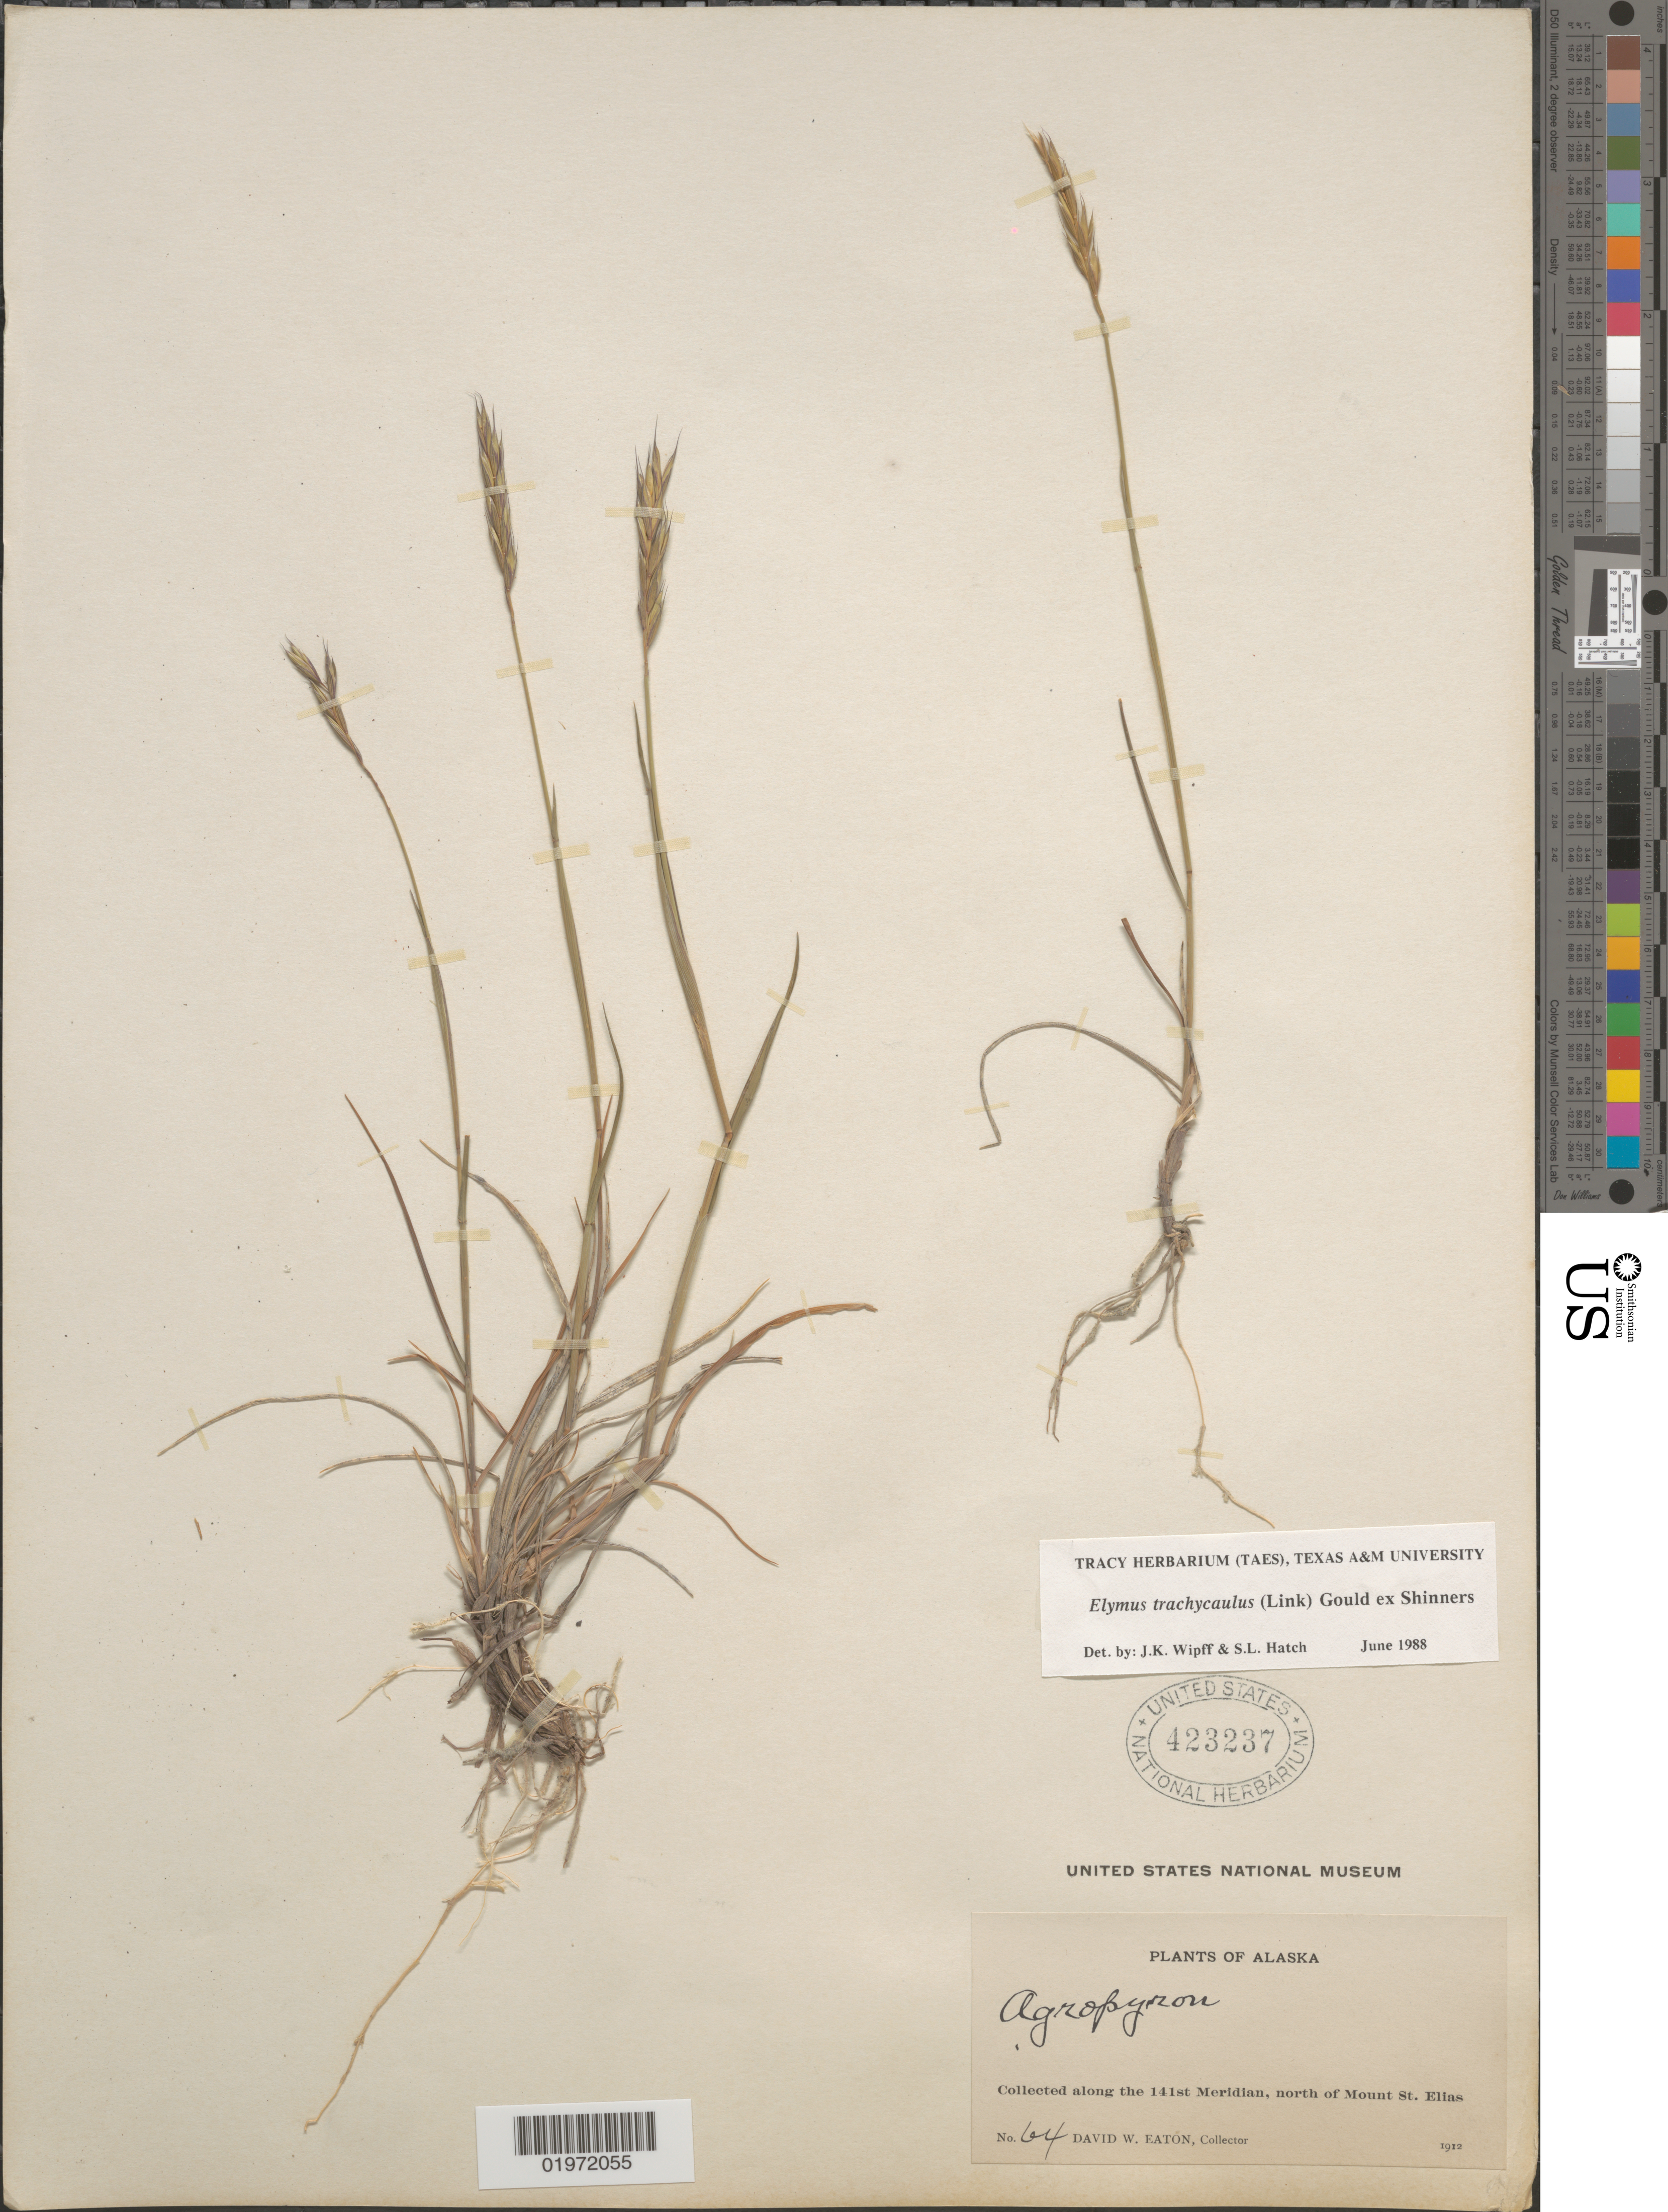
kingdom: Plantae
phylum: Tracheophyta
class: Liliopsida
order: Poales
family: Poaceae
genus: Elymus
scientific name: Elymus trachycaulus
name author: (Link) Gould ex Shinners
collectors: D. Eaton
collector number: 64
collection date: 1912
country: United States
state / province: Alaska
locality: Along the 141st Meridian, north of Mount St. Elias.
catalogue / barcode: US 423237